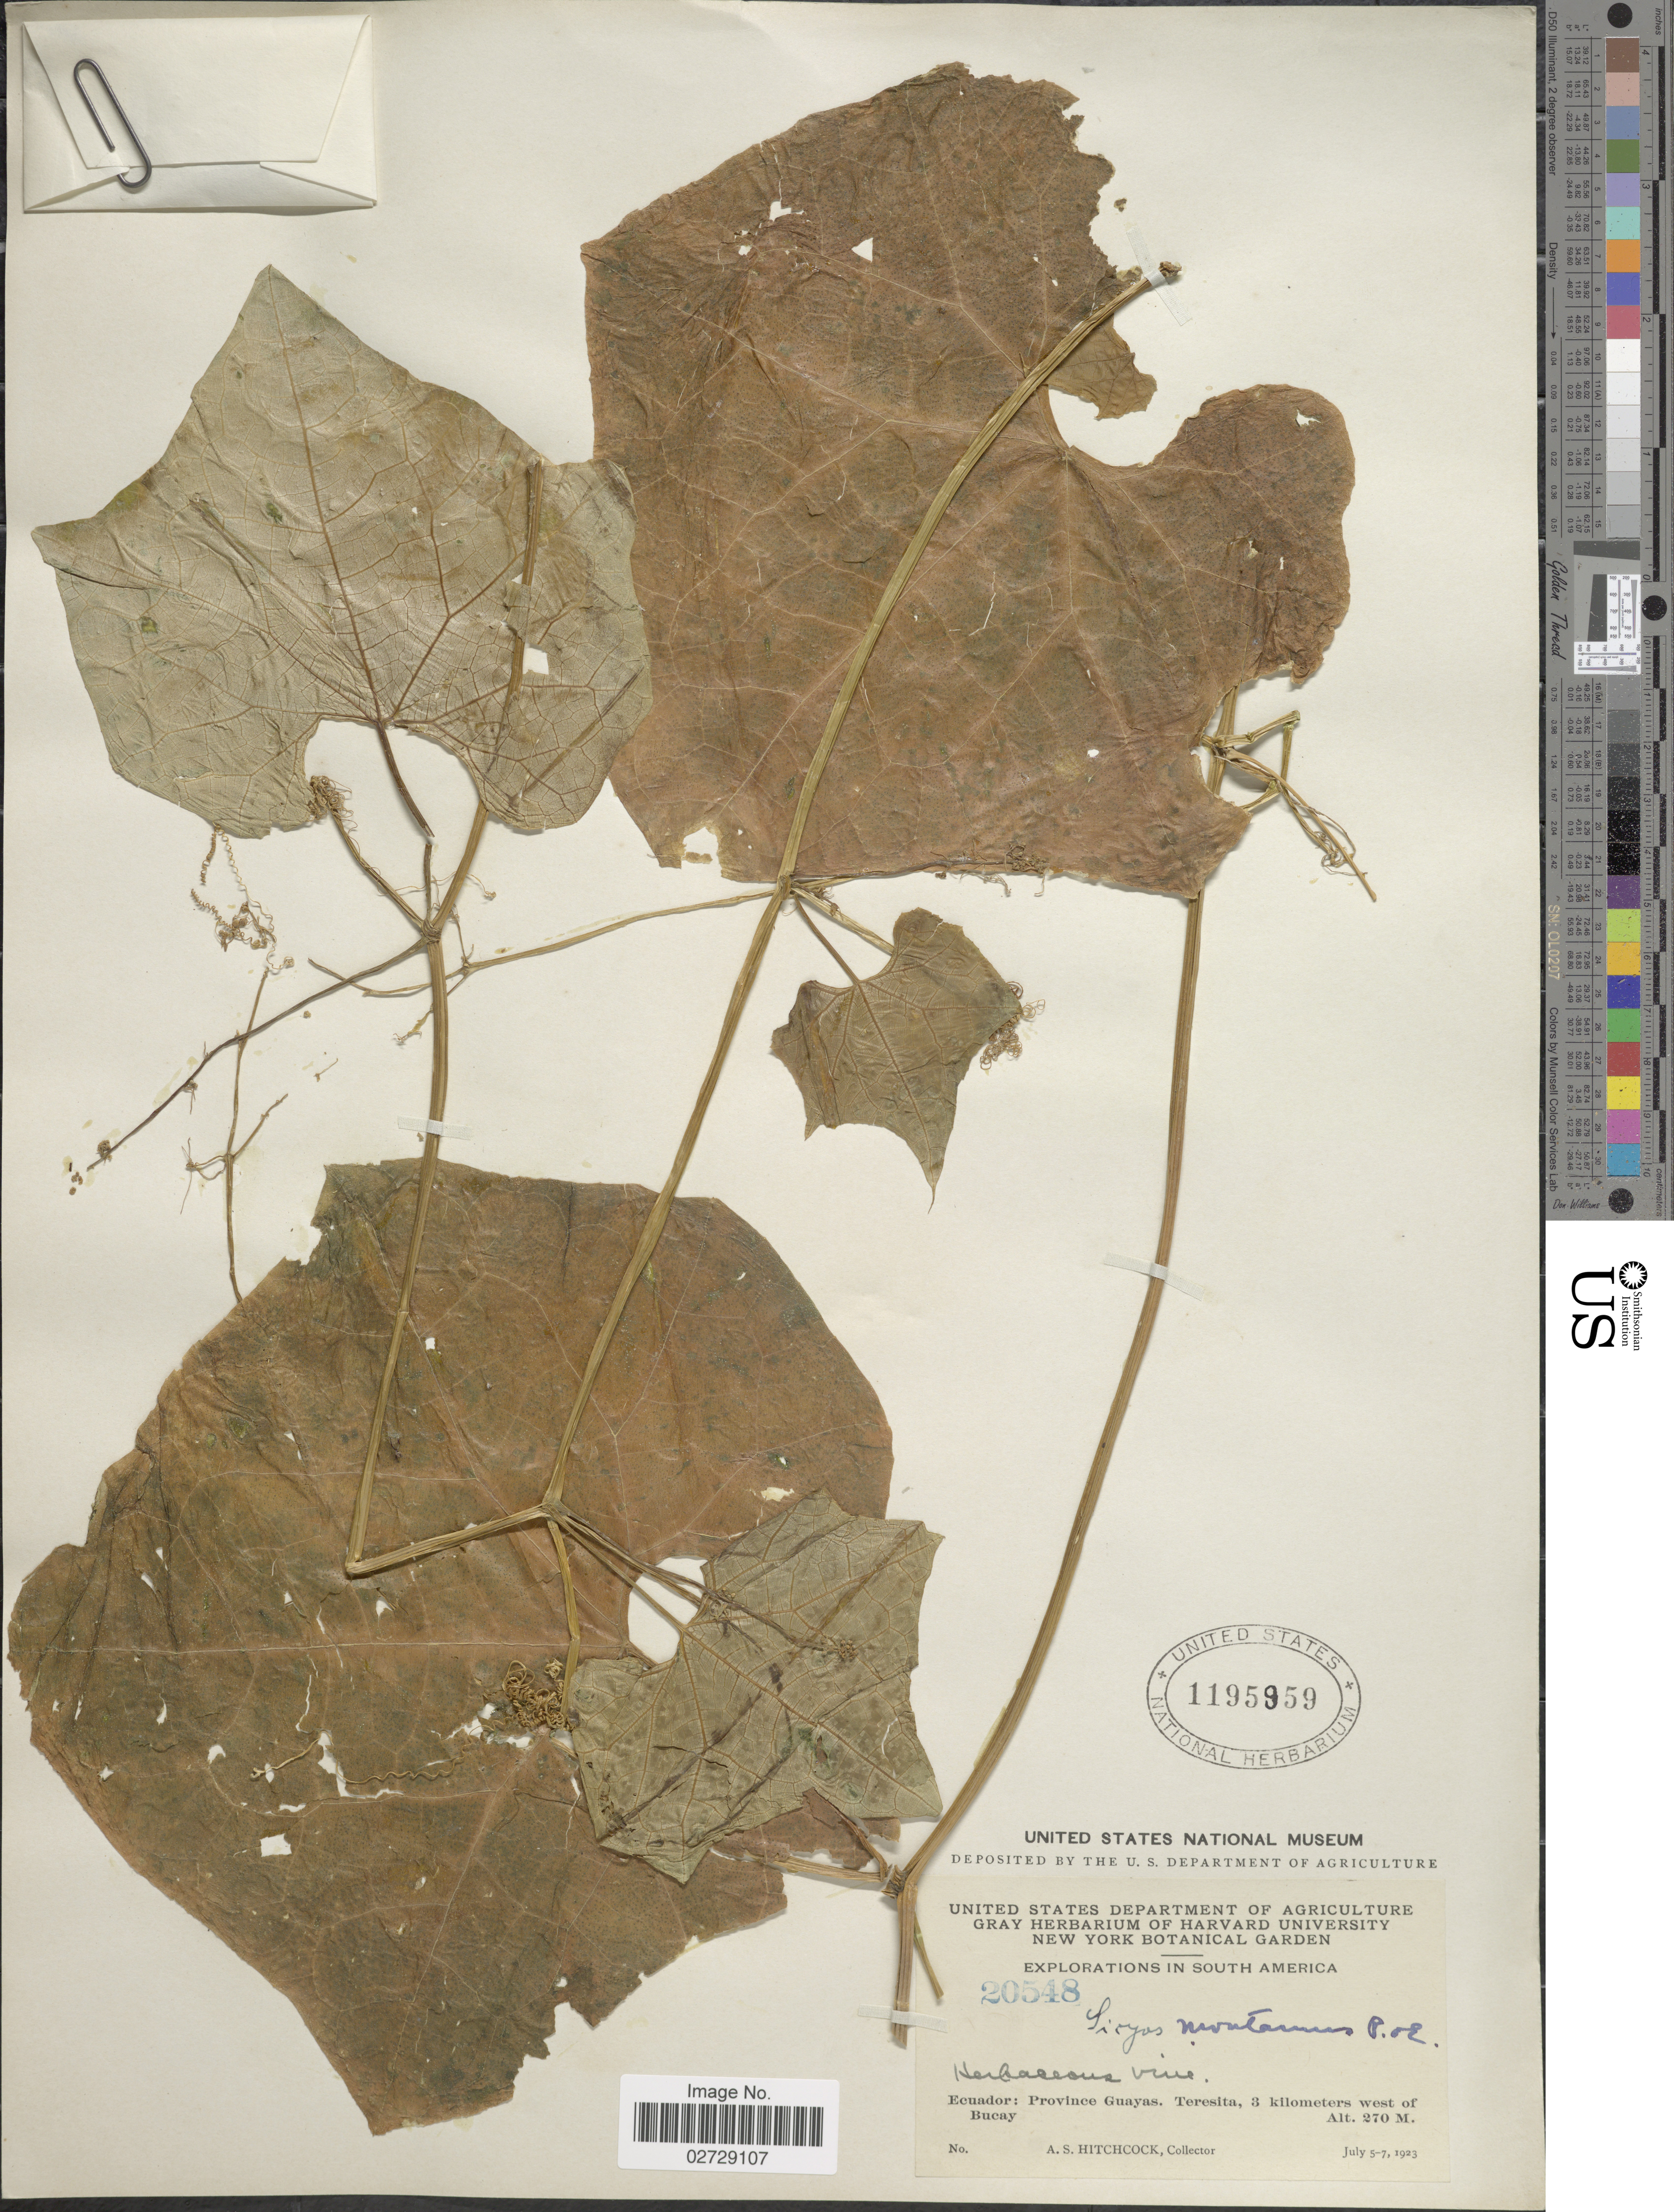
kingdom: Plantae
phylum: Tracheophyta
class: Magnoliopsida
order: Cucurbitales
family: Cucurbitaceae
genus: Sicyos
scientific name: Sicyos montanus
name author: Poepp. & Endl.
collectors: A. S. Hitchcock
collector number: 20548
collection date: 1923-07-05/1923-07-07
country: Ecuador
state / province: Guayas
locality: Province Guayas, Teresita, 3 kilometers west of Bucay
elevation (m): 270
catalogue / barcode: US 1195959